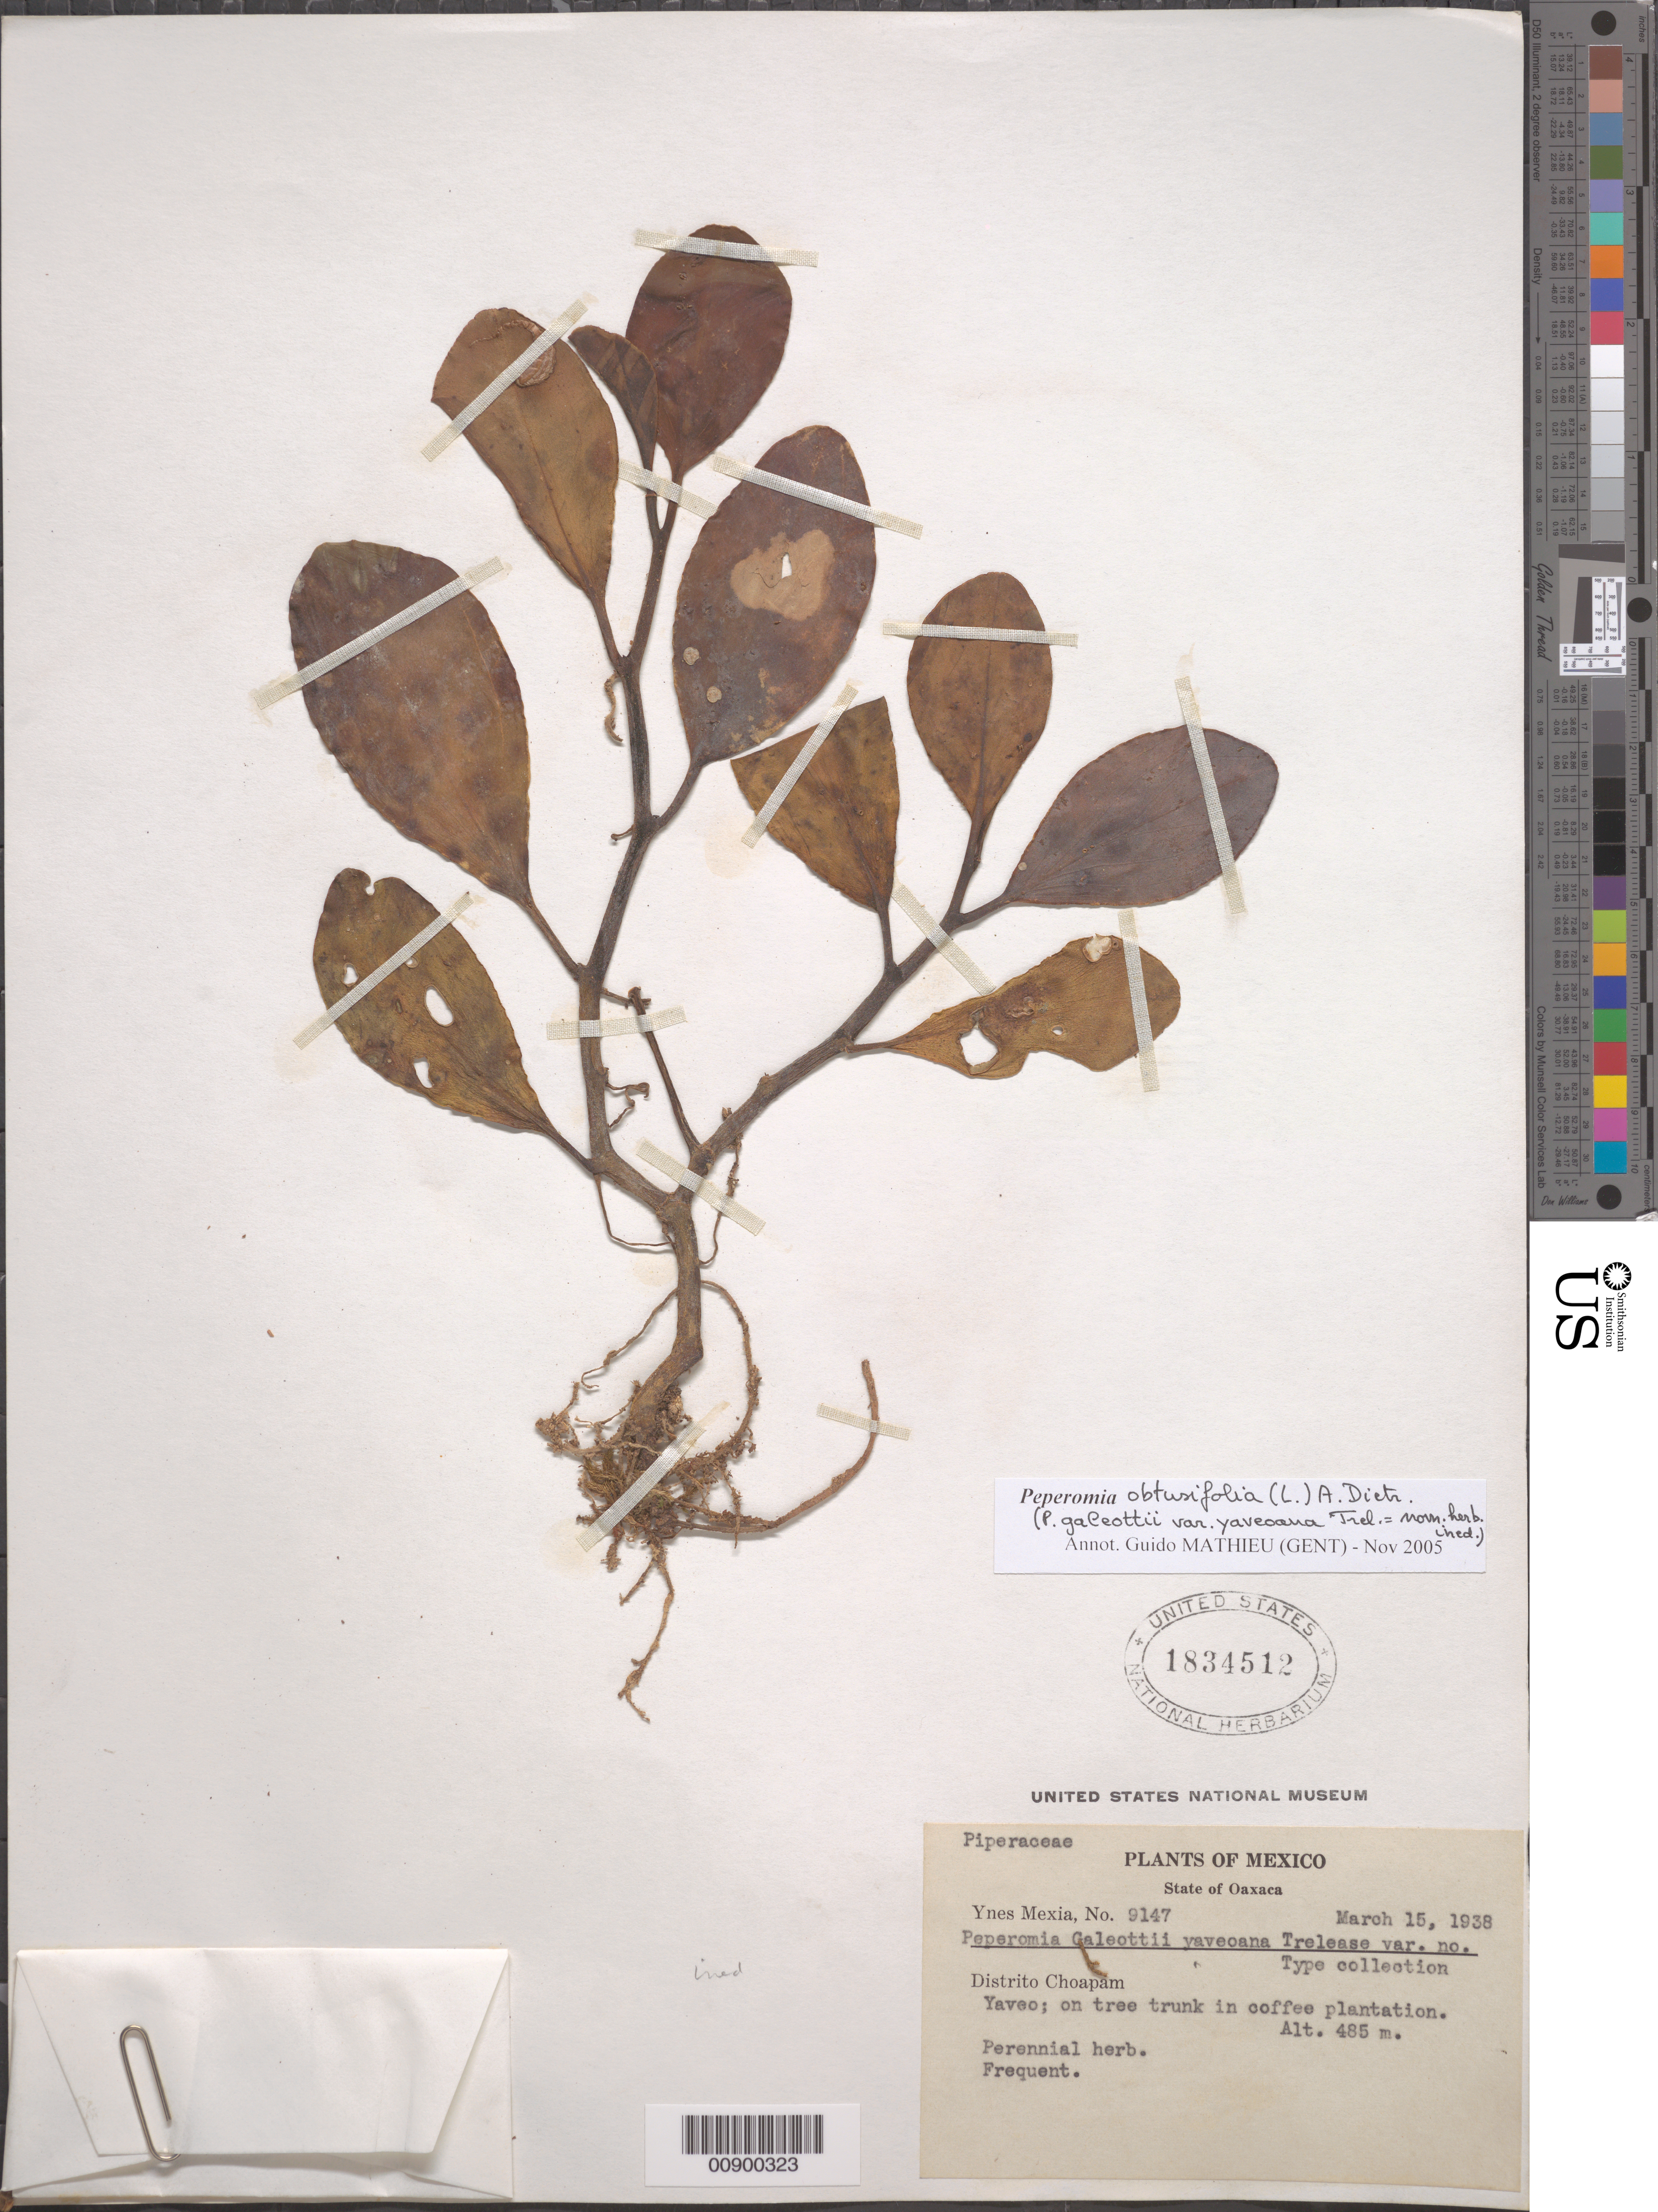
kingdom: Plantae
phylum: Tracheophyta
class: Magnoliopsida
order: Piperales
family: Piperaceae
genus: Peperomia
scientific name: Peperomia obtusifolia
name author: (L.) A. Dietr.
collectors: Y. Mexia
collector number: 9147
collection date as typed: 15 Mar 1938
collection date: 1938-03-15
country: Mexico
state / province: Oaxaca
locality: State of Oaxaca: Distrito Choapam: Yaveo.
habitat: On tree trunk in coffee plantation.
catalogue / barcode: US 1834512